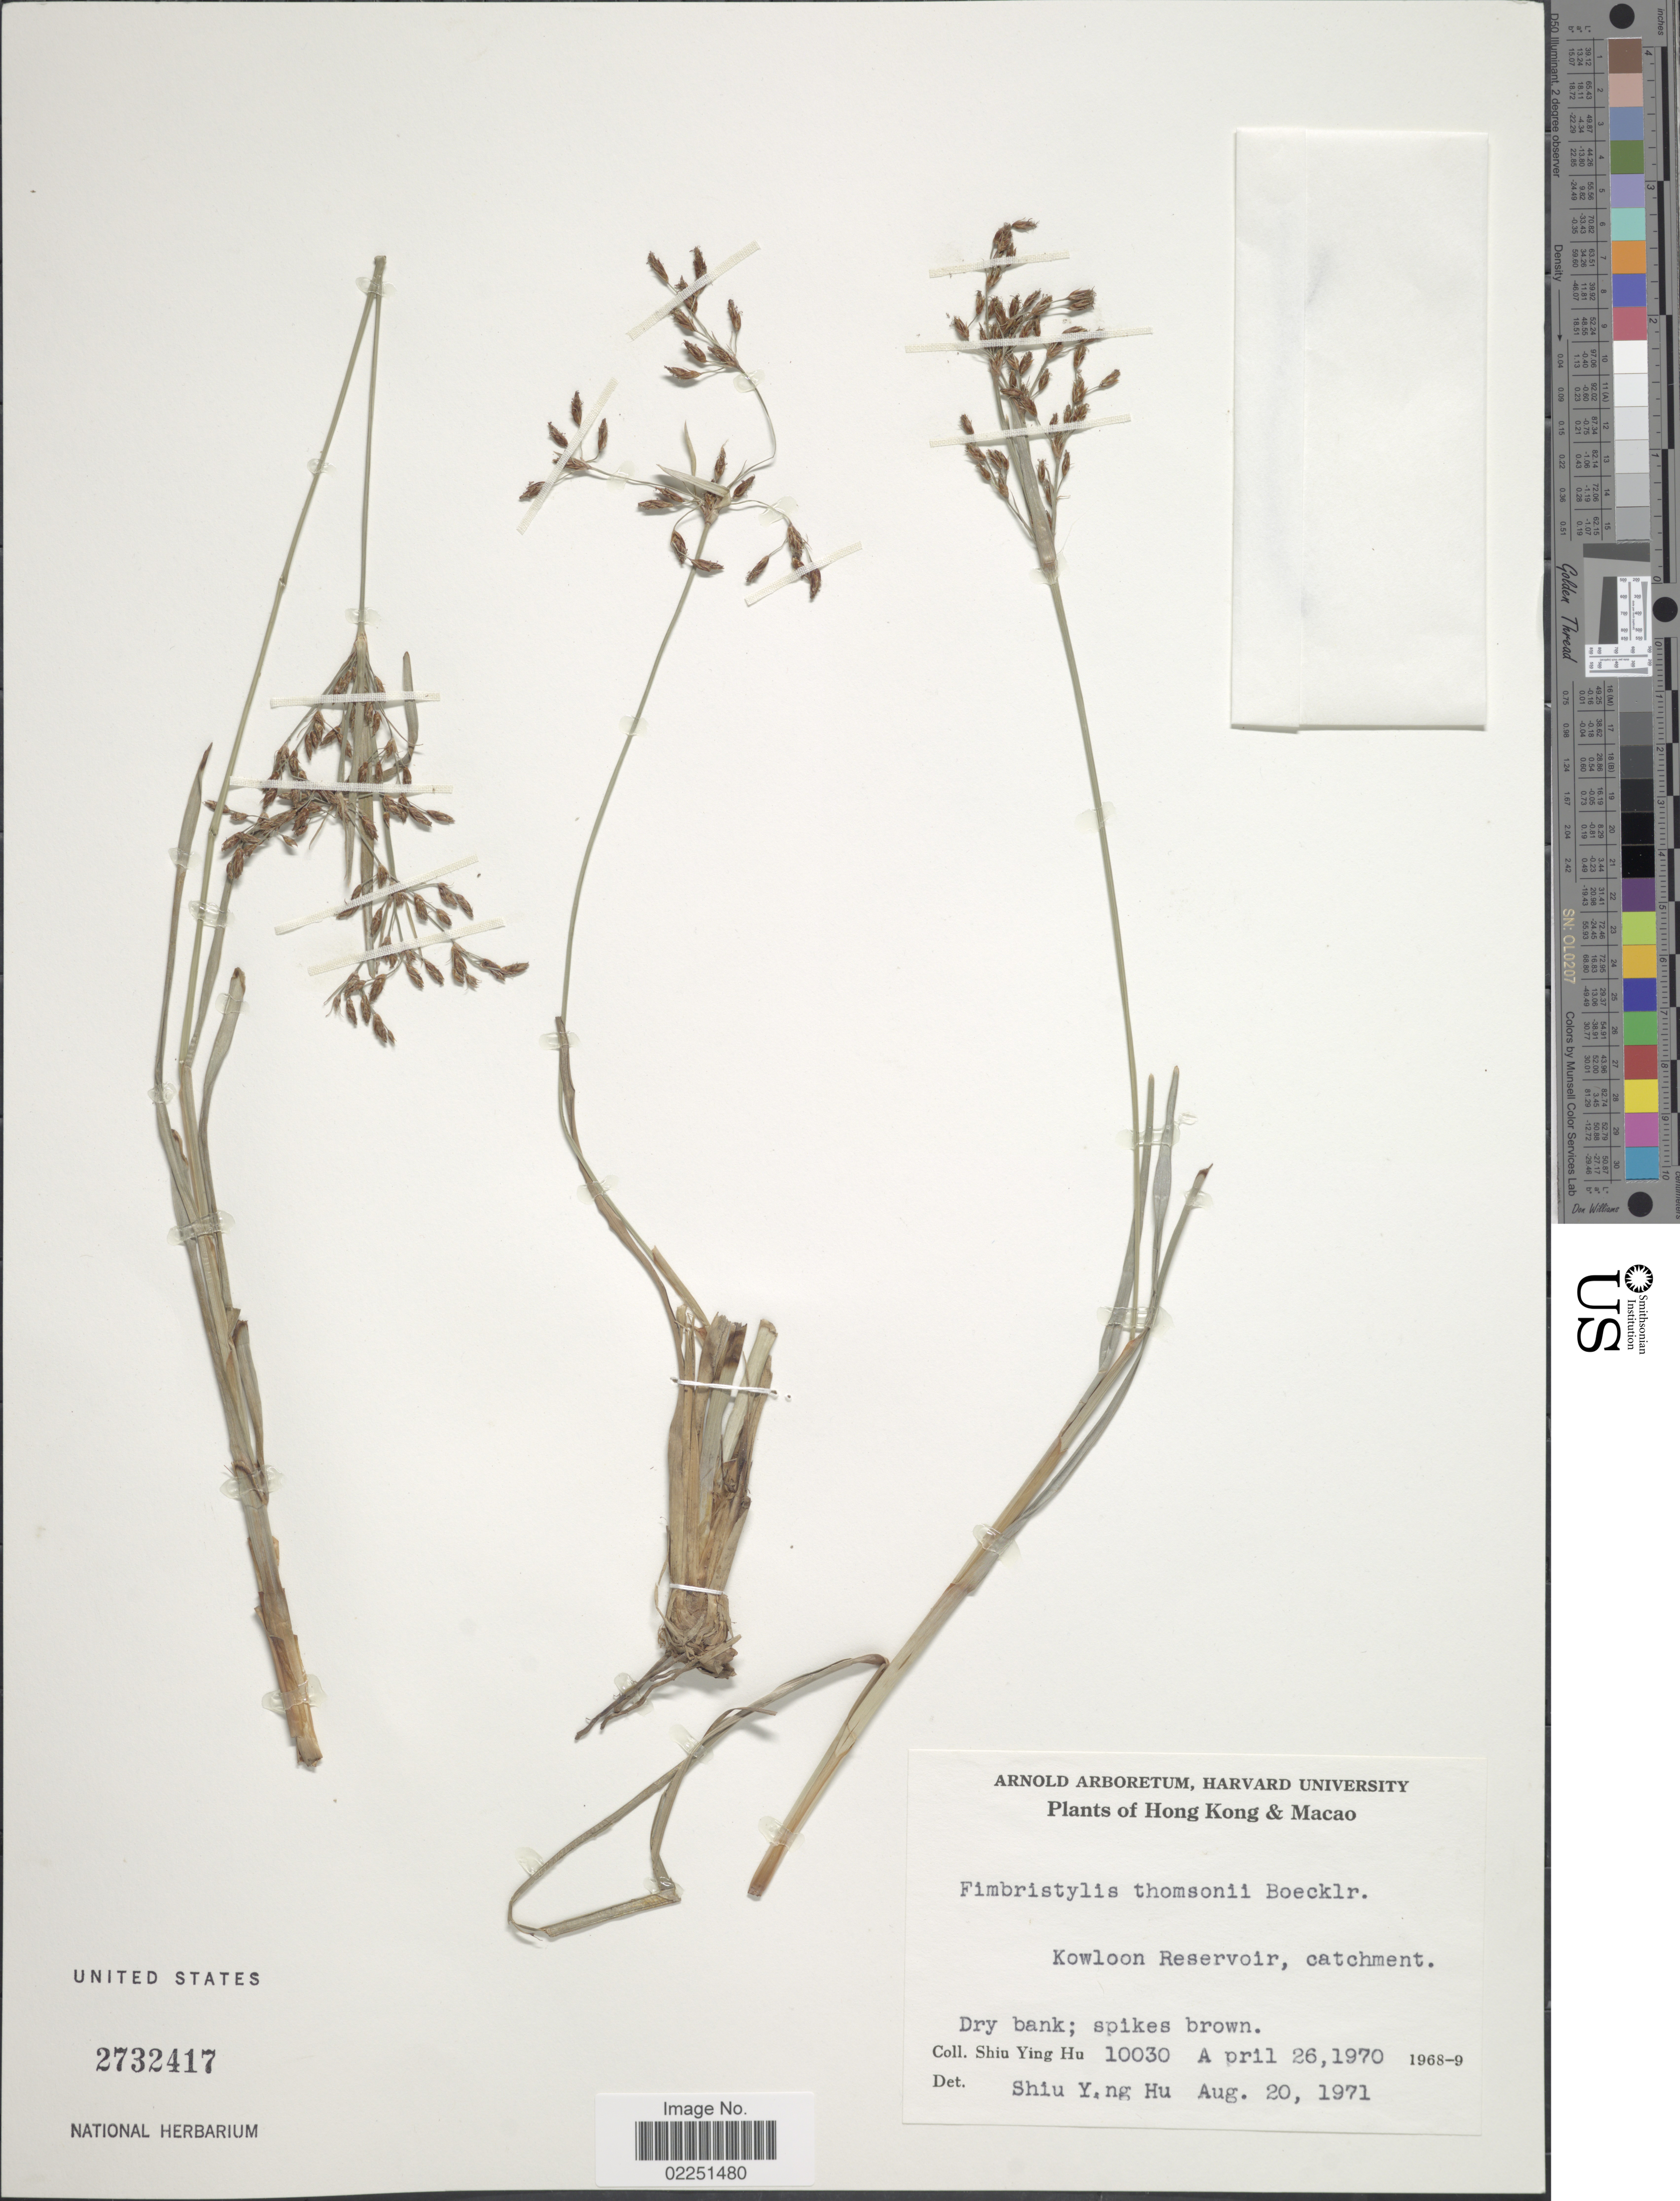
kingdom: Plantae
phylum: Tracheophyta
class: Liliopsida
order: Poales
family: Cyperaceae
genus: Fimbristylis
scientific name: Fimbristylis thomsonii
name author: Boeckeler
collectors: S. Y. Hu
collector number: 10030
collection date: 1970-04-26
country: China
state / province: Hong Kong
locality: Macao. Kowloon Reservoir, catchment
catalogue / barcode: US 2732417